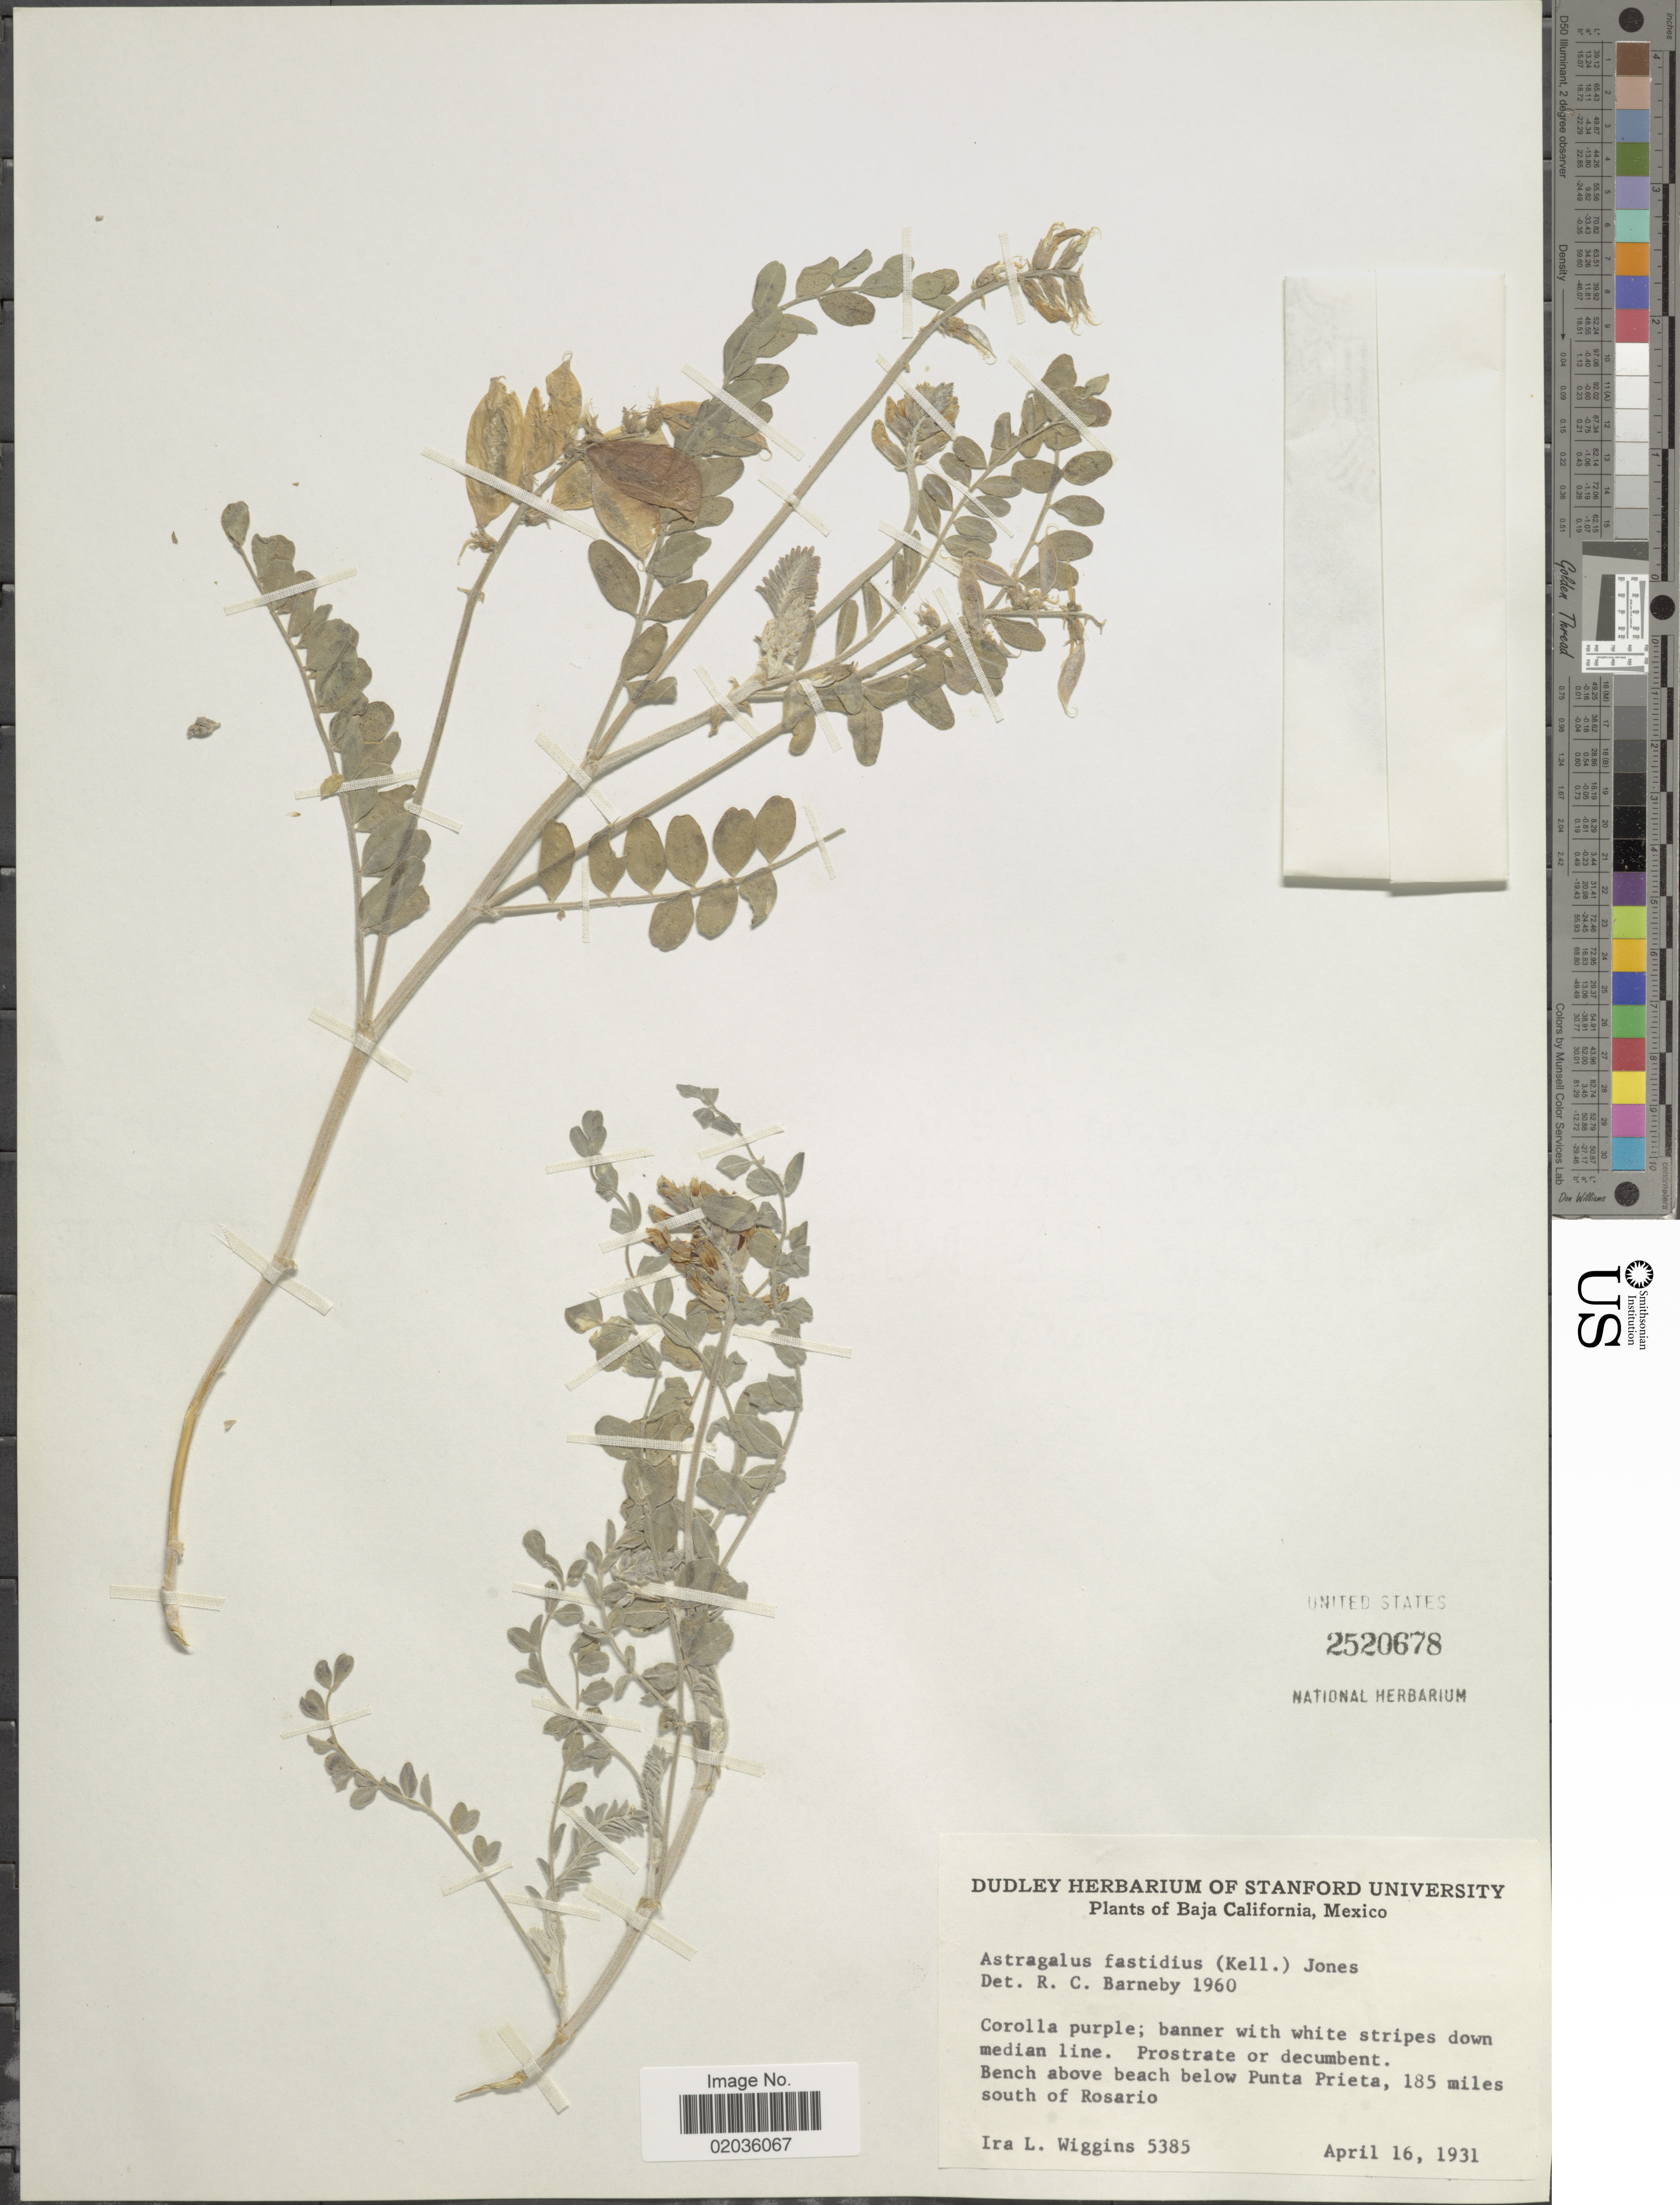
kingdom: Plantae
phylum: Tracheophyta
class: Magnoliopsida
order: Fabales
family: Fabaceae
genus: Astragalus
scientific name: Astragalus fastidiosus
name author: Greene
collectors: I. L. Wiggins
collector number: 5385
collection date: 1931-04-16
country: Mexico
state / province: Baja California Norte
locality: Baja California, Mexico, bench above beach below Punta Prieta, 185 miles south of Rosario.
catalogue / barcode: US 2520678